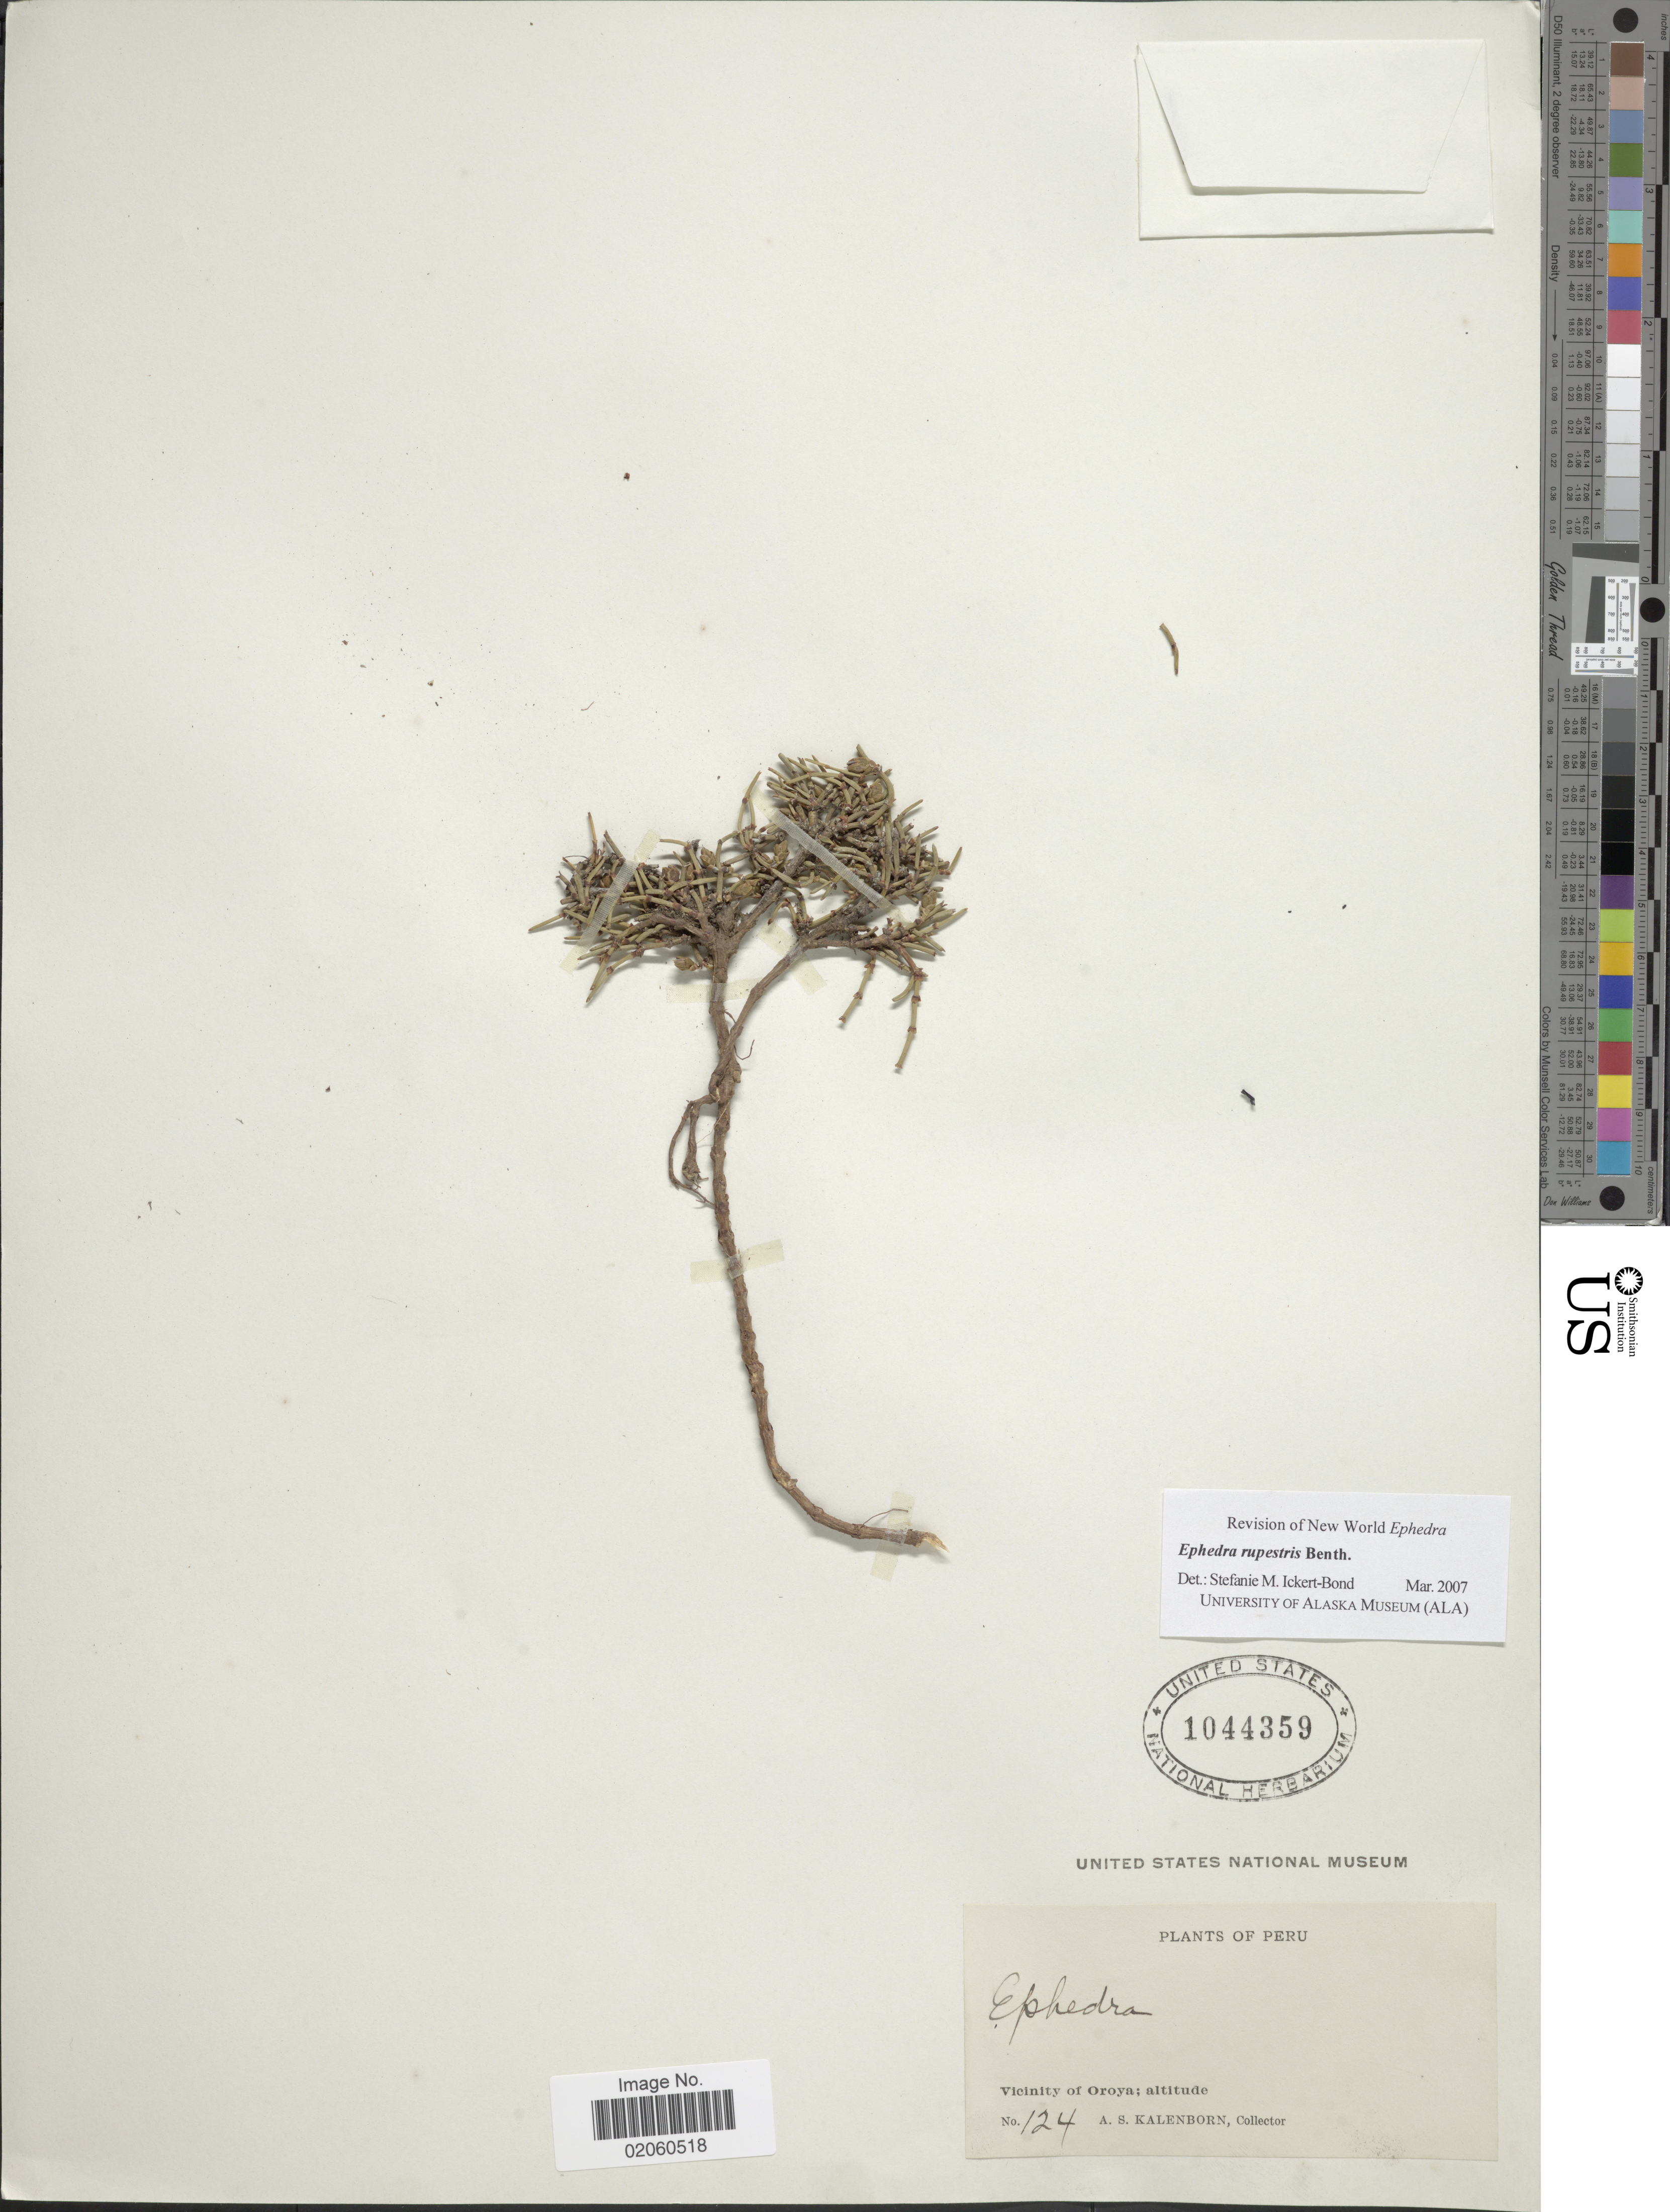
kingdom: Plantae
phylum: Tracheophyta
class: Gnetopsida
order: Ephedrales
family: Ephedraceae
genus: Ephedra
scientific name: Ephedra rupestris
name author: Benth.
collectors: A. Kalenborn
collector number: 124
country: Peru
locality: Vicinity of Oroya.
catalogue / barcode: US 1044359